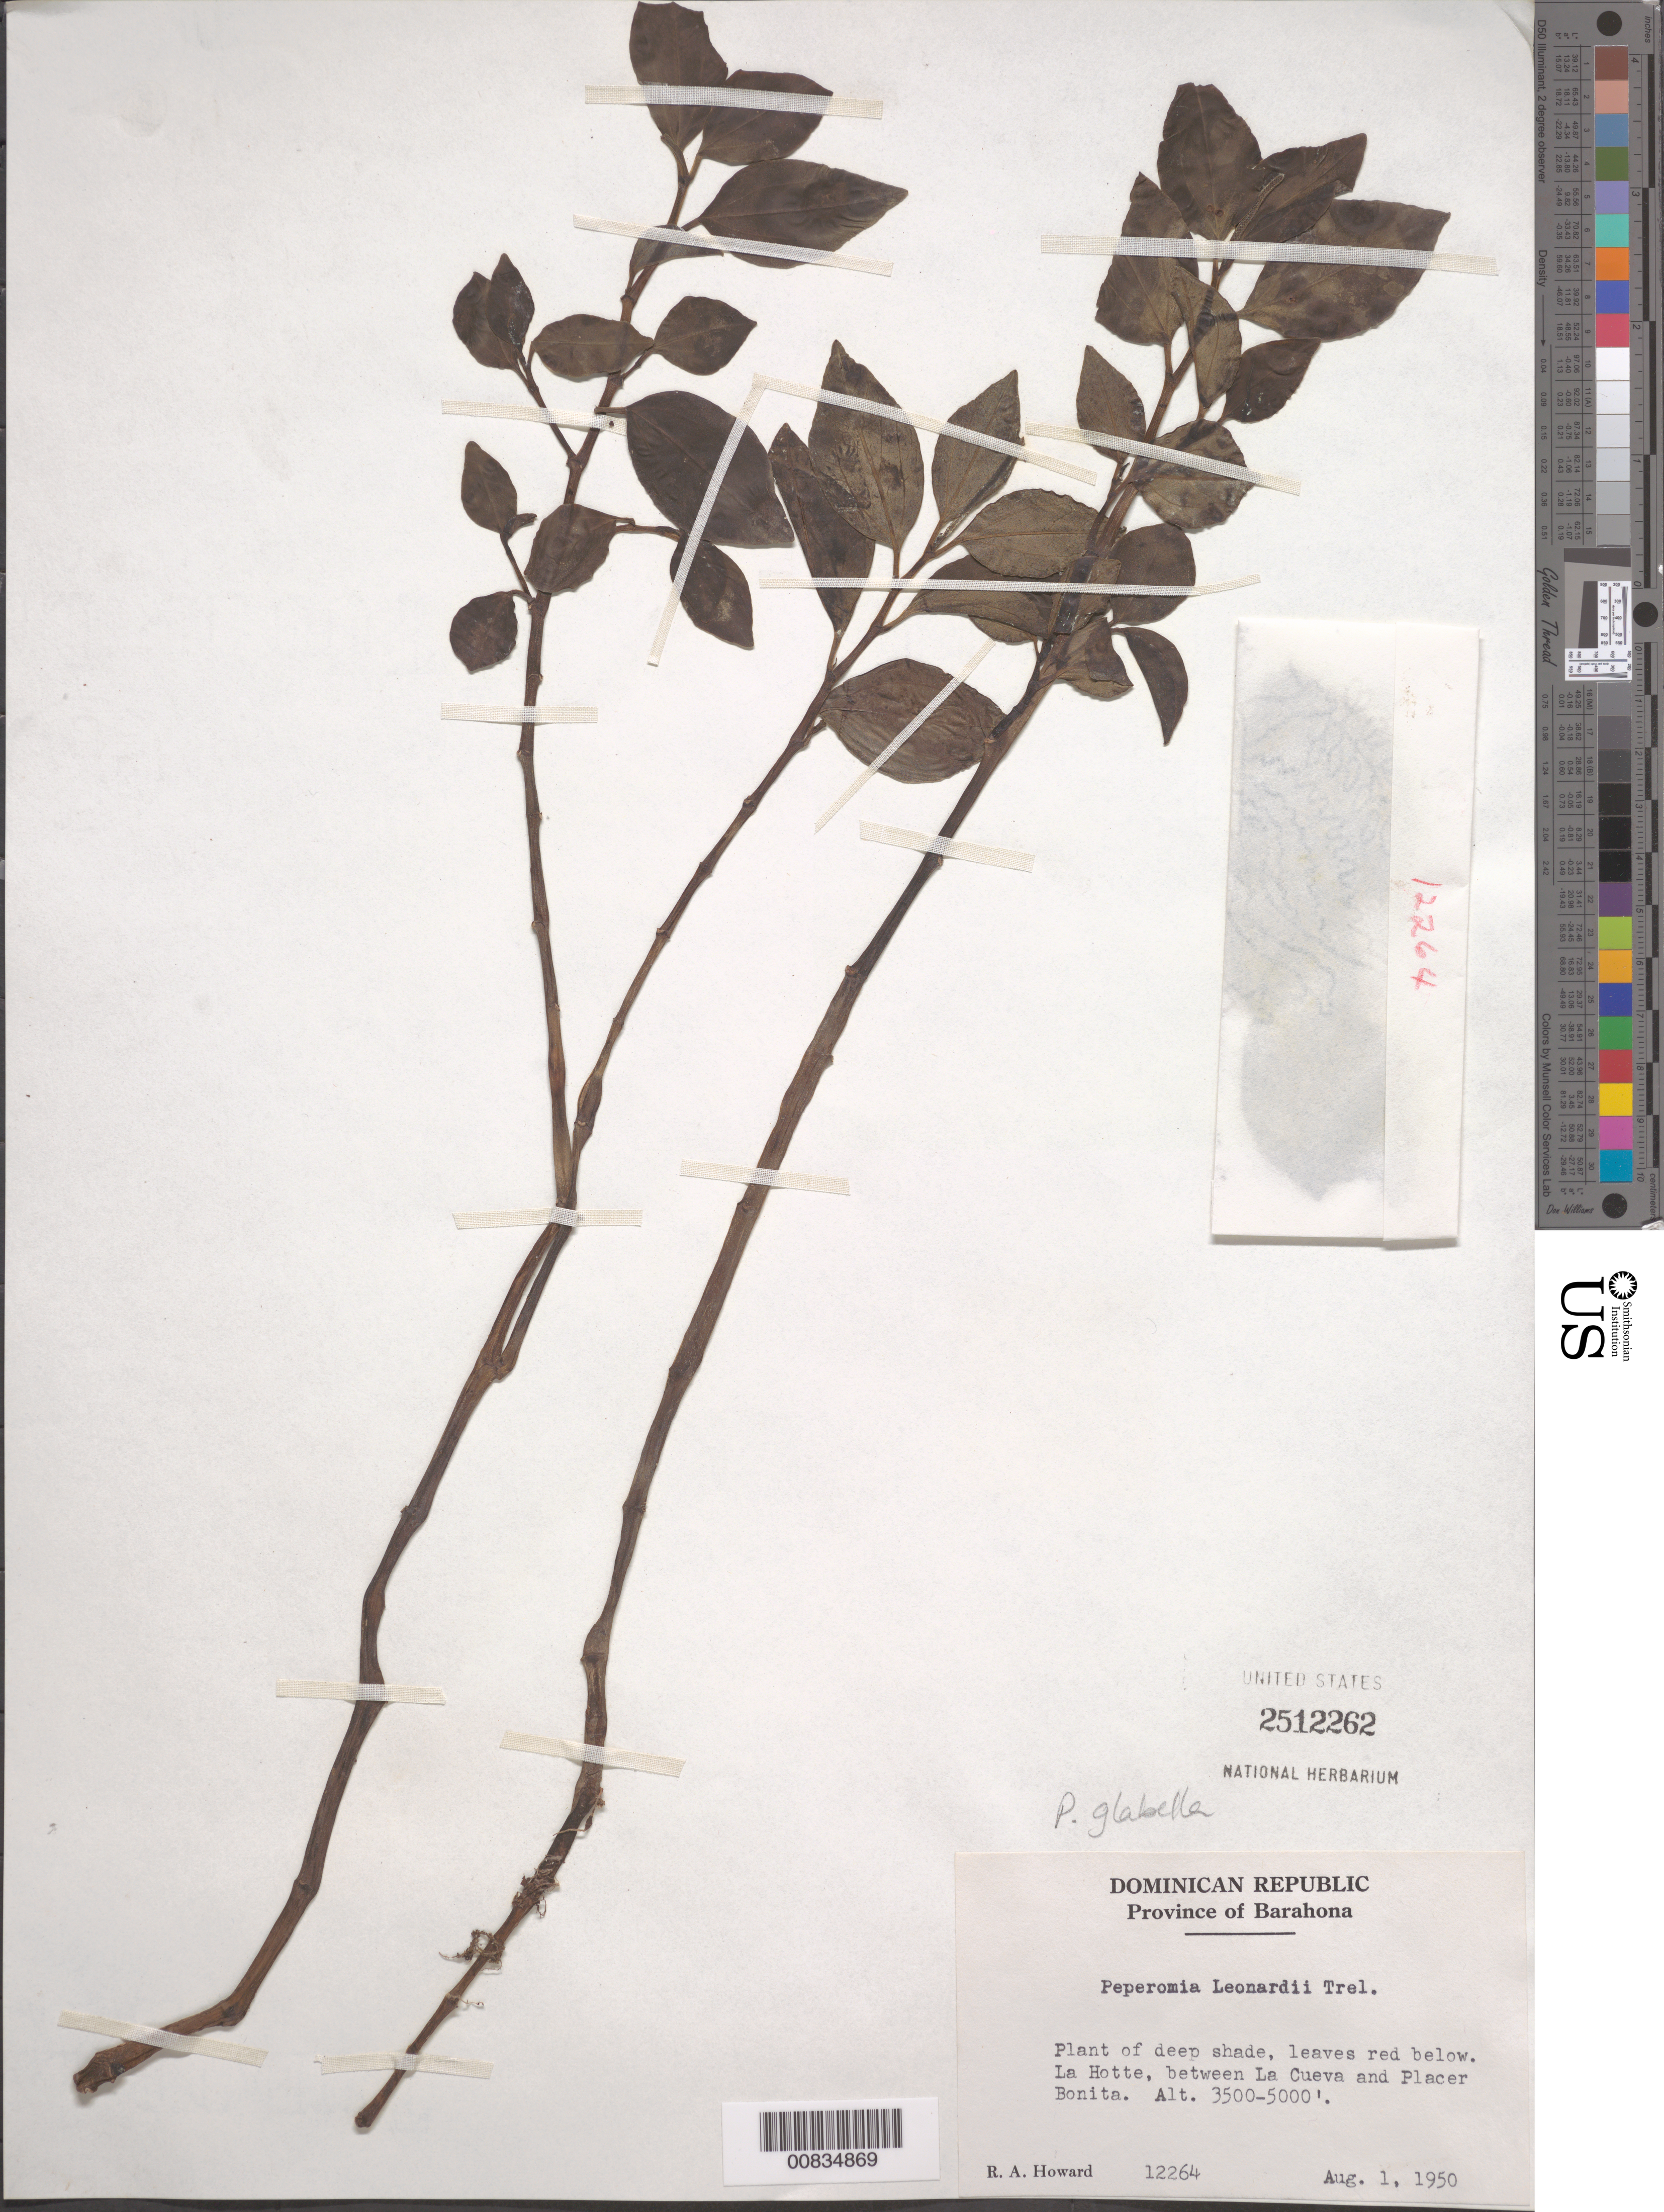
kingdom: Plantae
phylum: Tracheophyta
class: Magnoliopsida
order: Piperales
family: Piperaceae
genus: Peperomia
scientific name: Peperomia glabella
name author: (Sw.) A. Dietr.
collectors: R. A. Howard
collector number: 12264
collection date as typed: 01 Aug 1950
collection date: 1950-08-01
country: Dominican Republic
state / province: Barahona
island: Hispaniola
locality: La Hotte, between La Cueva and Placer Bonita.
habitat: Deep shade.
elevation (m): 1067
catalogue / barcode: US 2512262